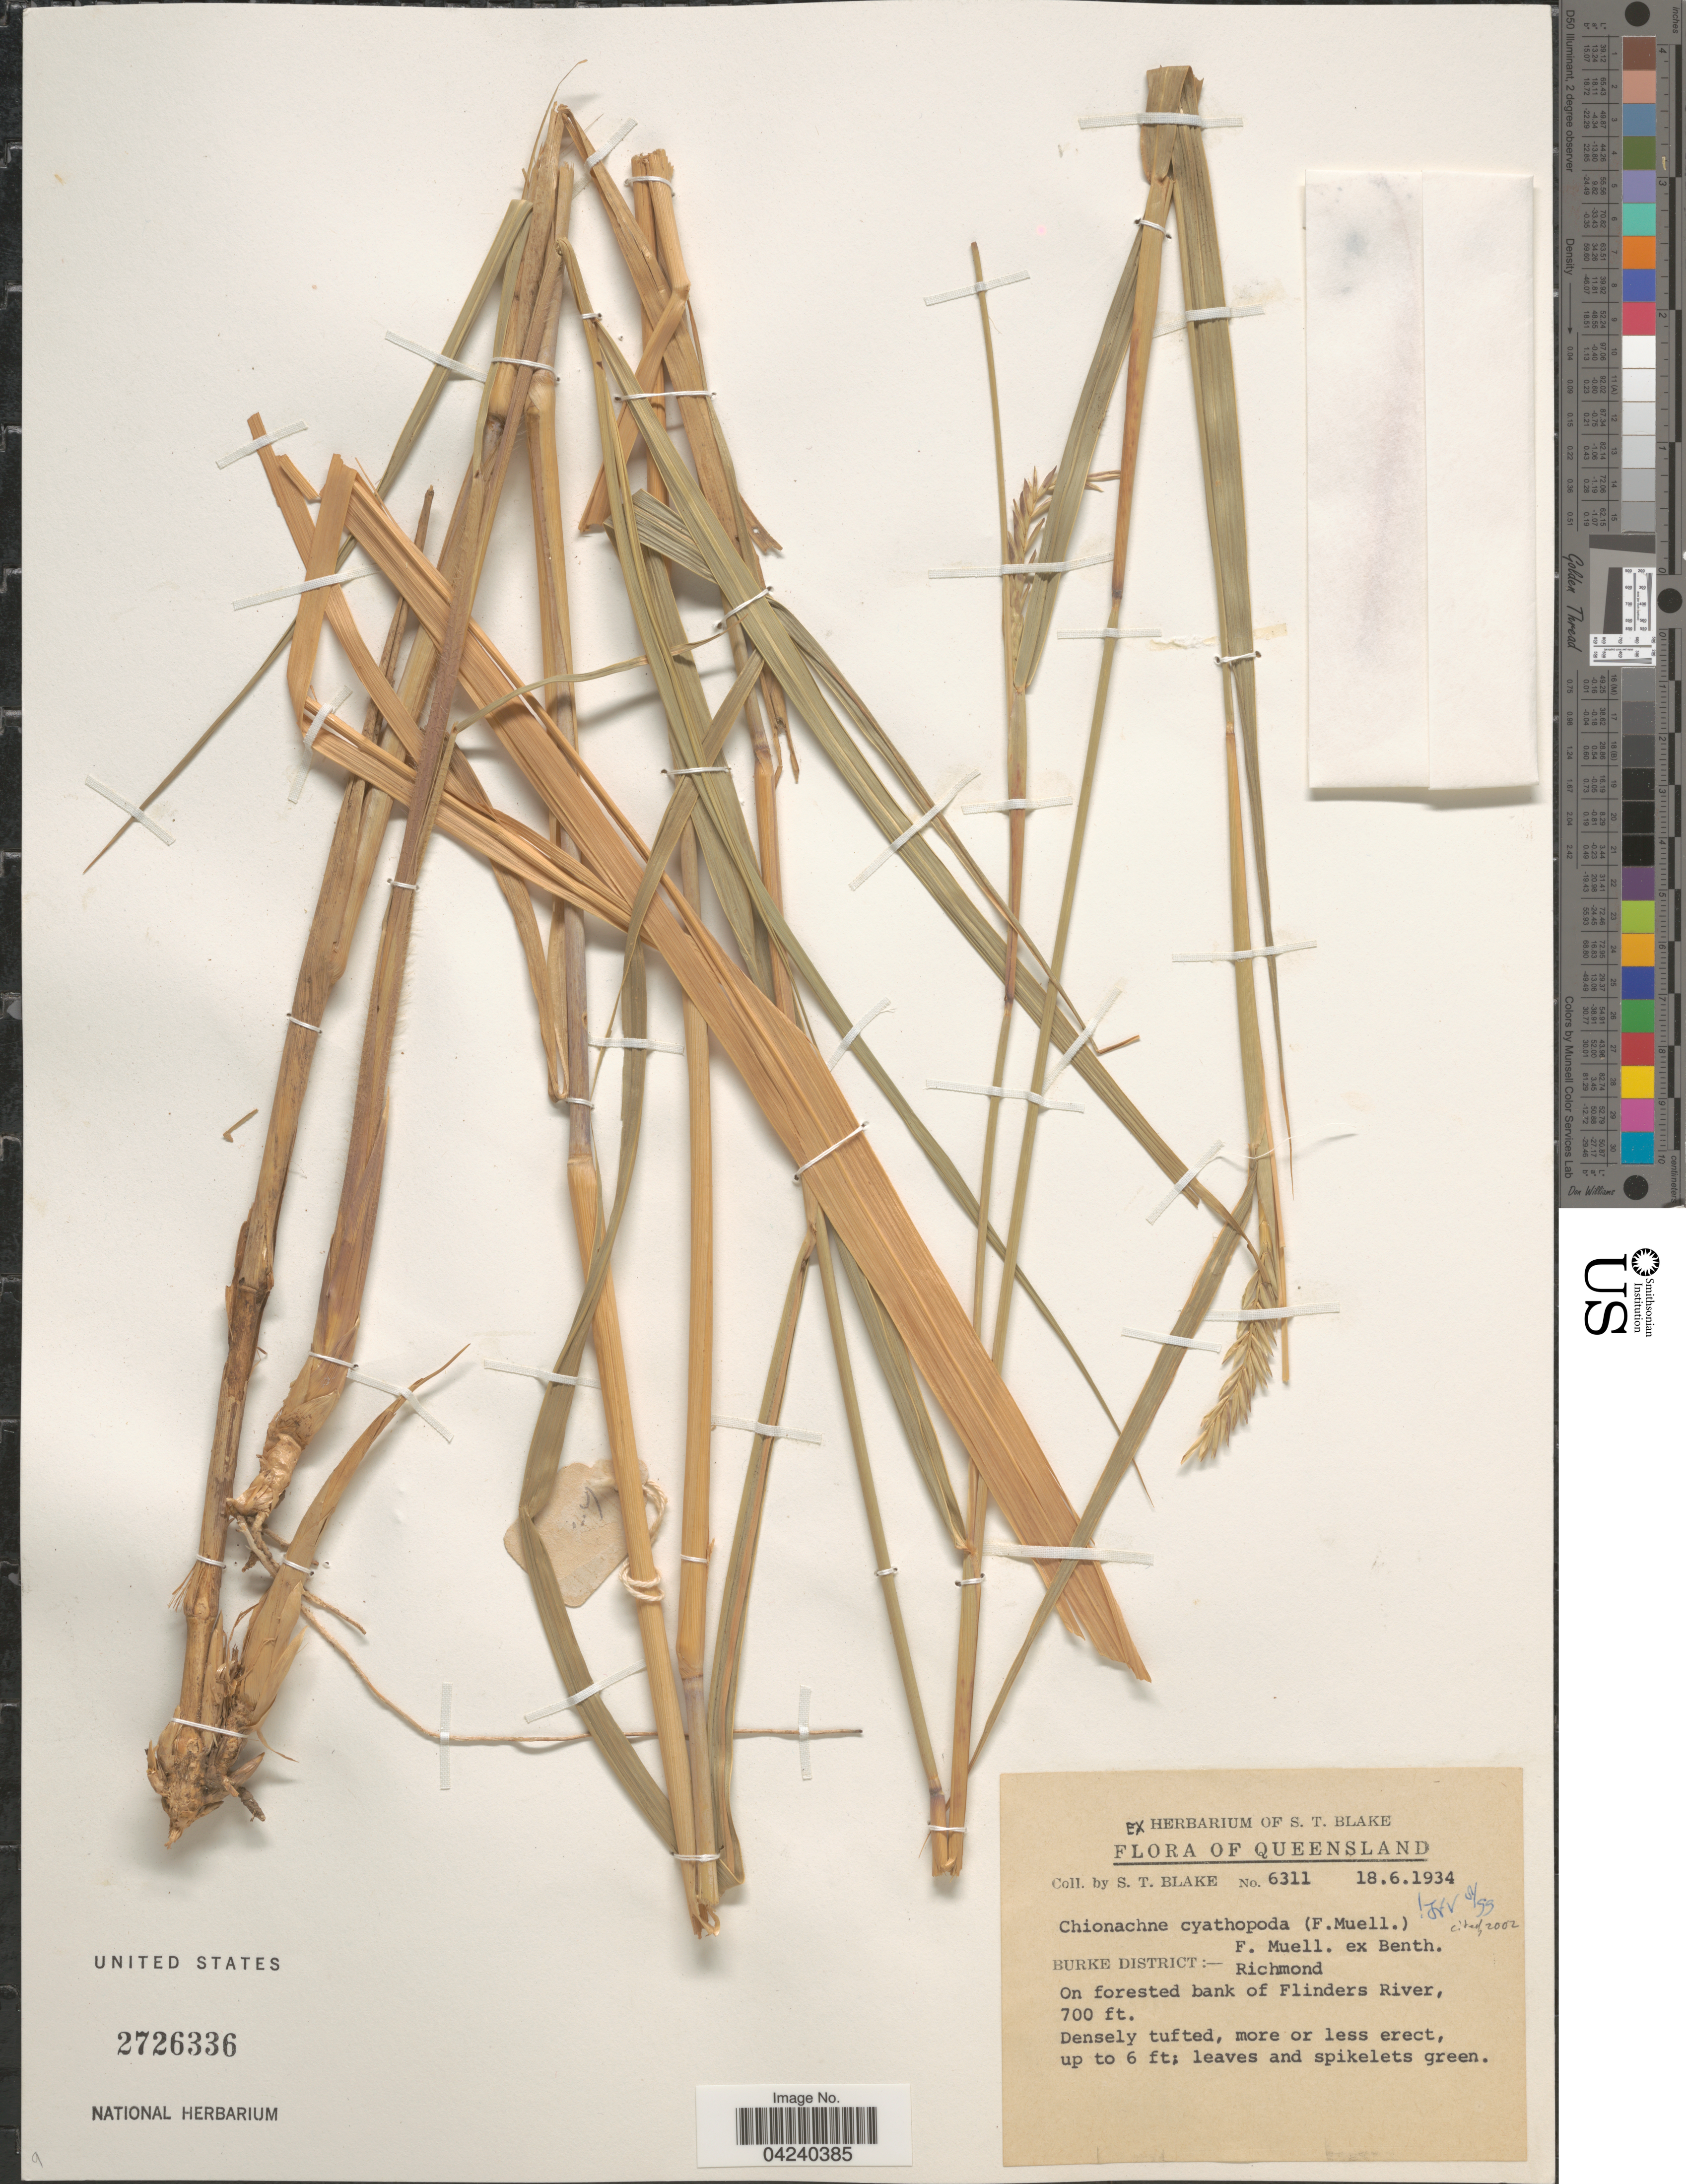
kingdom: Plantae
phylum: Tracheophyta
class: Liliopsida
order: Poales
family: Poaceae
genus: Chionachne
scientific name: Chionachne cyathopoda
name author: (F. Muell.) F. Muell. ex Benth.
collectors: S. T. Blake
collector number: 6311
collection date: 1934-06-18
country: Australia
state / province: Queensland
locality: Burke District: - Richmond. On forested bank of Flinders River.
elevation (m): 213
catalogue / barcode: US 2726336